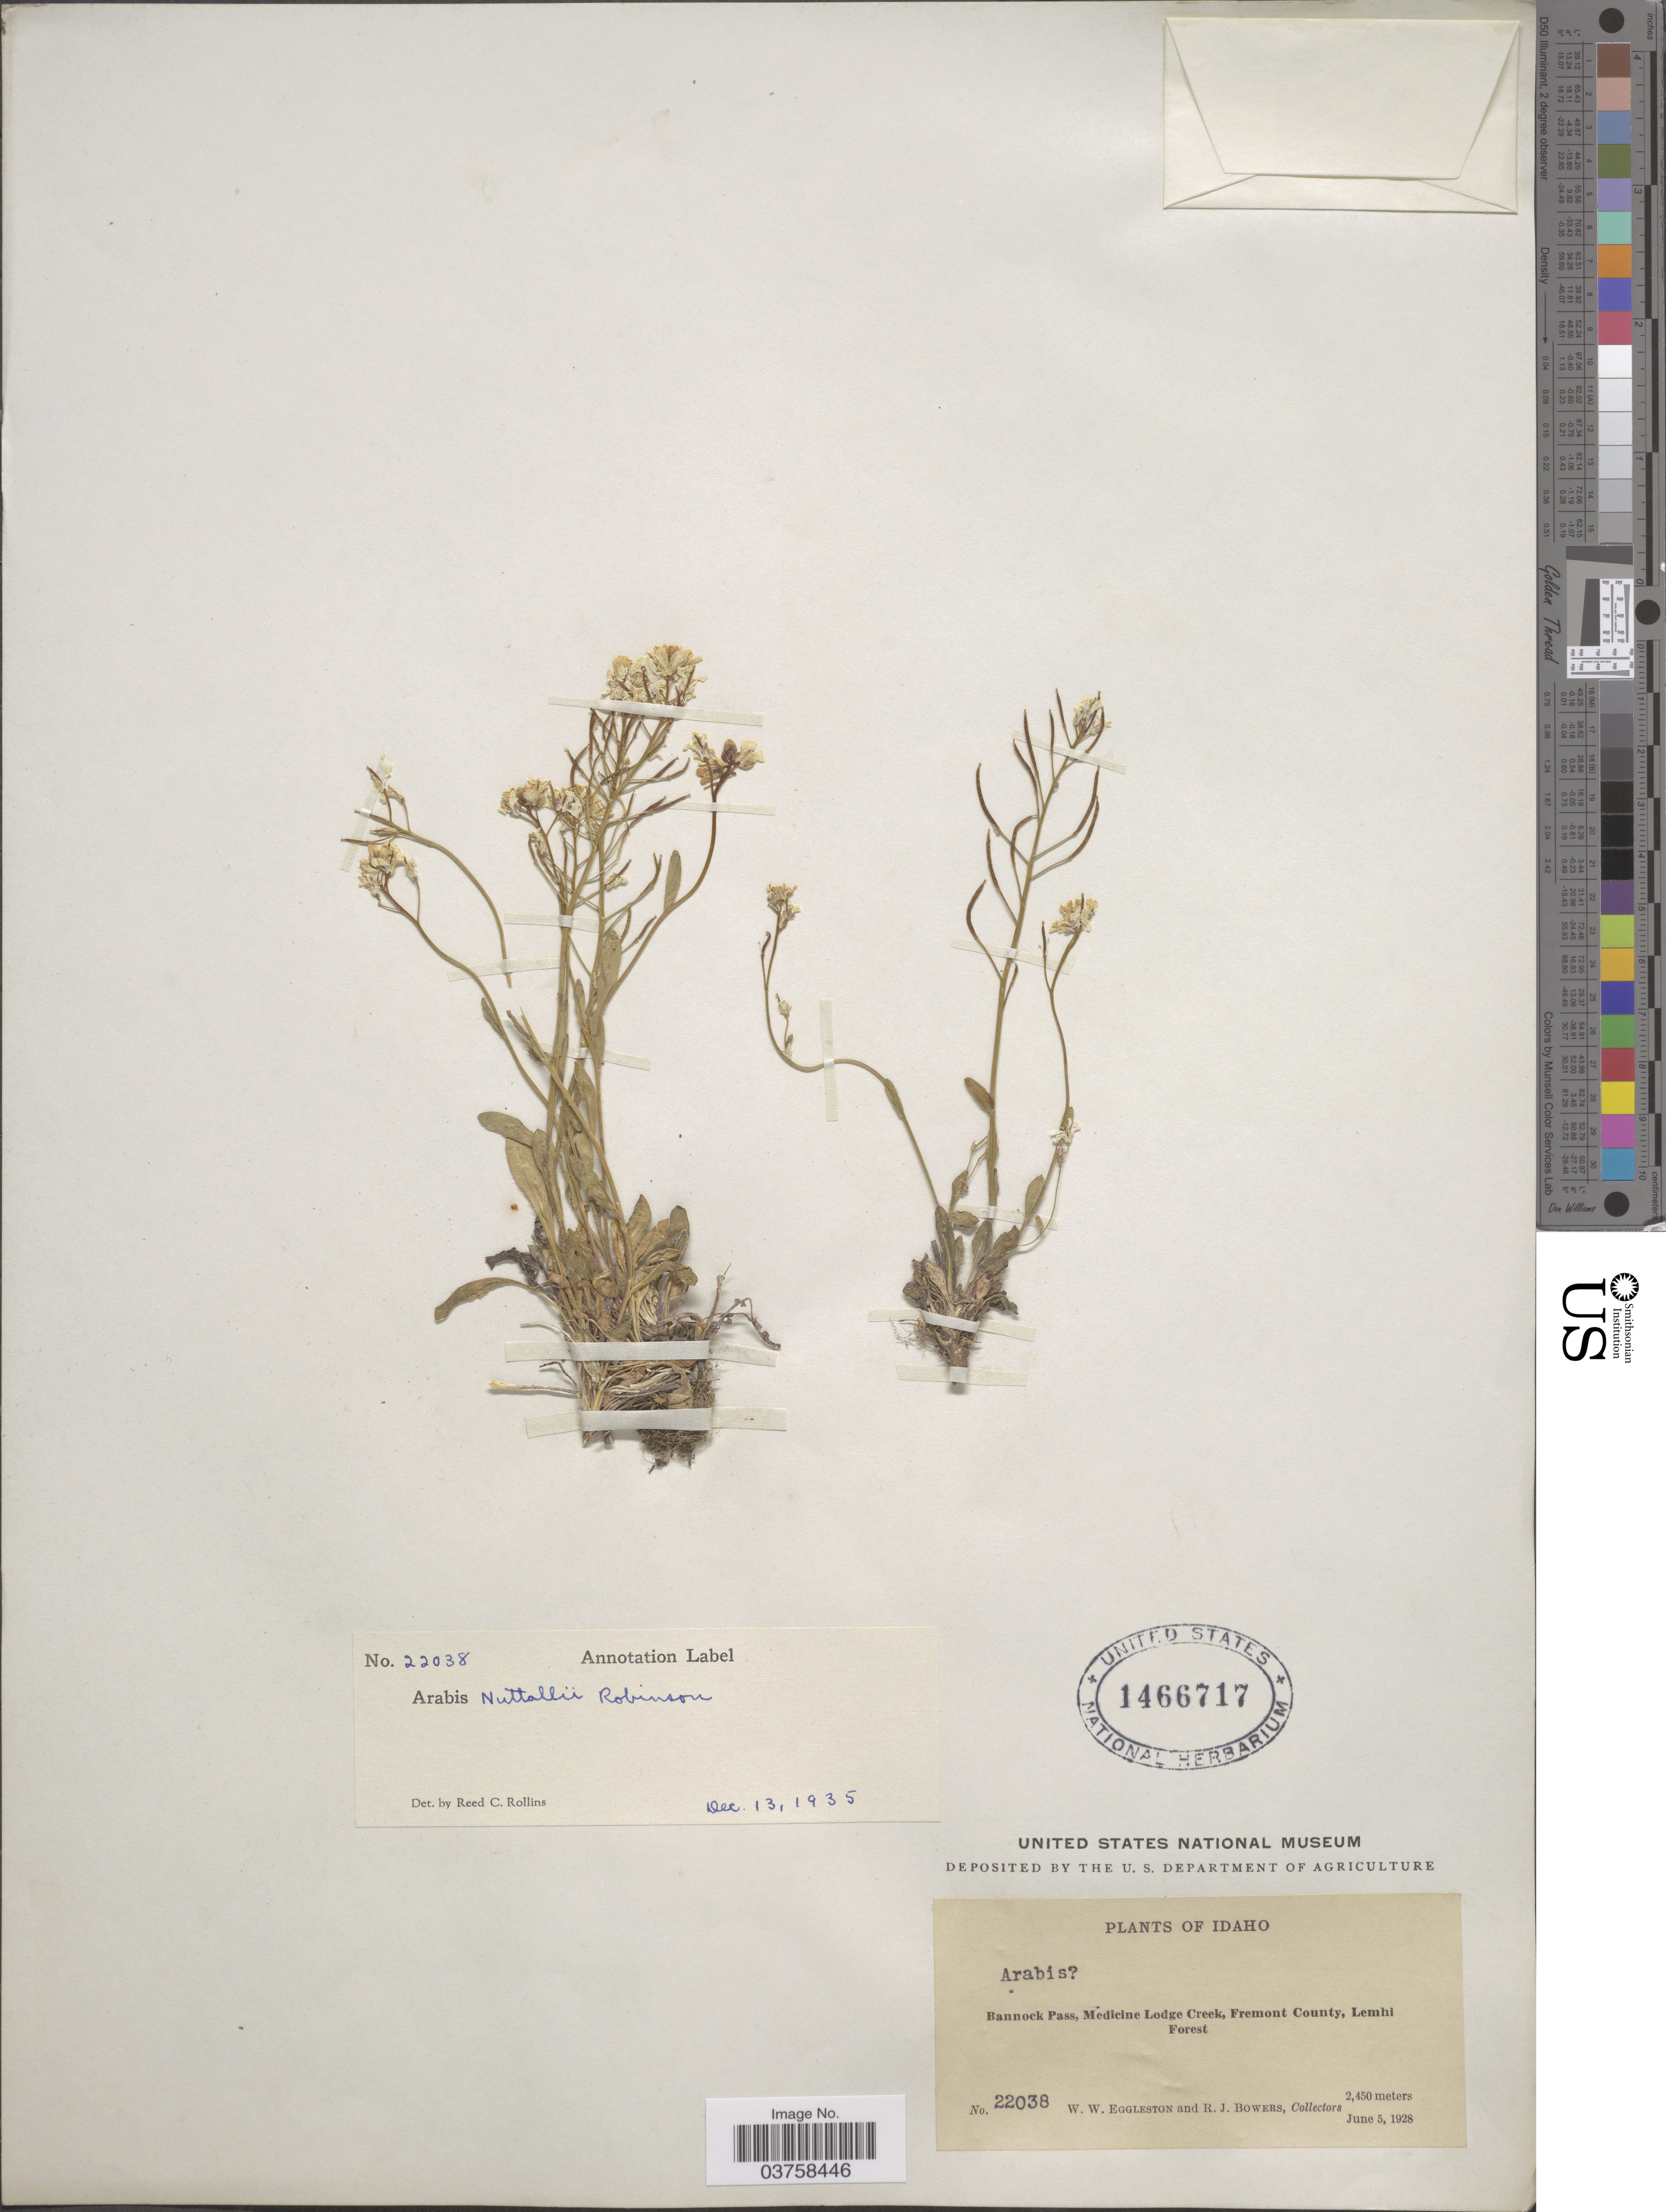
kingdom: Plantae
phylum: Tracheophyta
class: Magnoliopsida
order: Brassicales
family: Brassicaceae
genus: Arabis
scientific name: Arabis nuttallii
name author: B.L. Rob.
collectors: W. W. Eggleston & R. Bowers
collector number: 22038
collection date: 1928-06-05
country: United States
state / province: Idaho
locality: Bannock Pass, Medicine Lodge Creek, Fremont County, Lemhi Forest.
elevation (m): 2450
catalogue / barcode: US 1466717